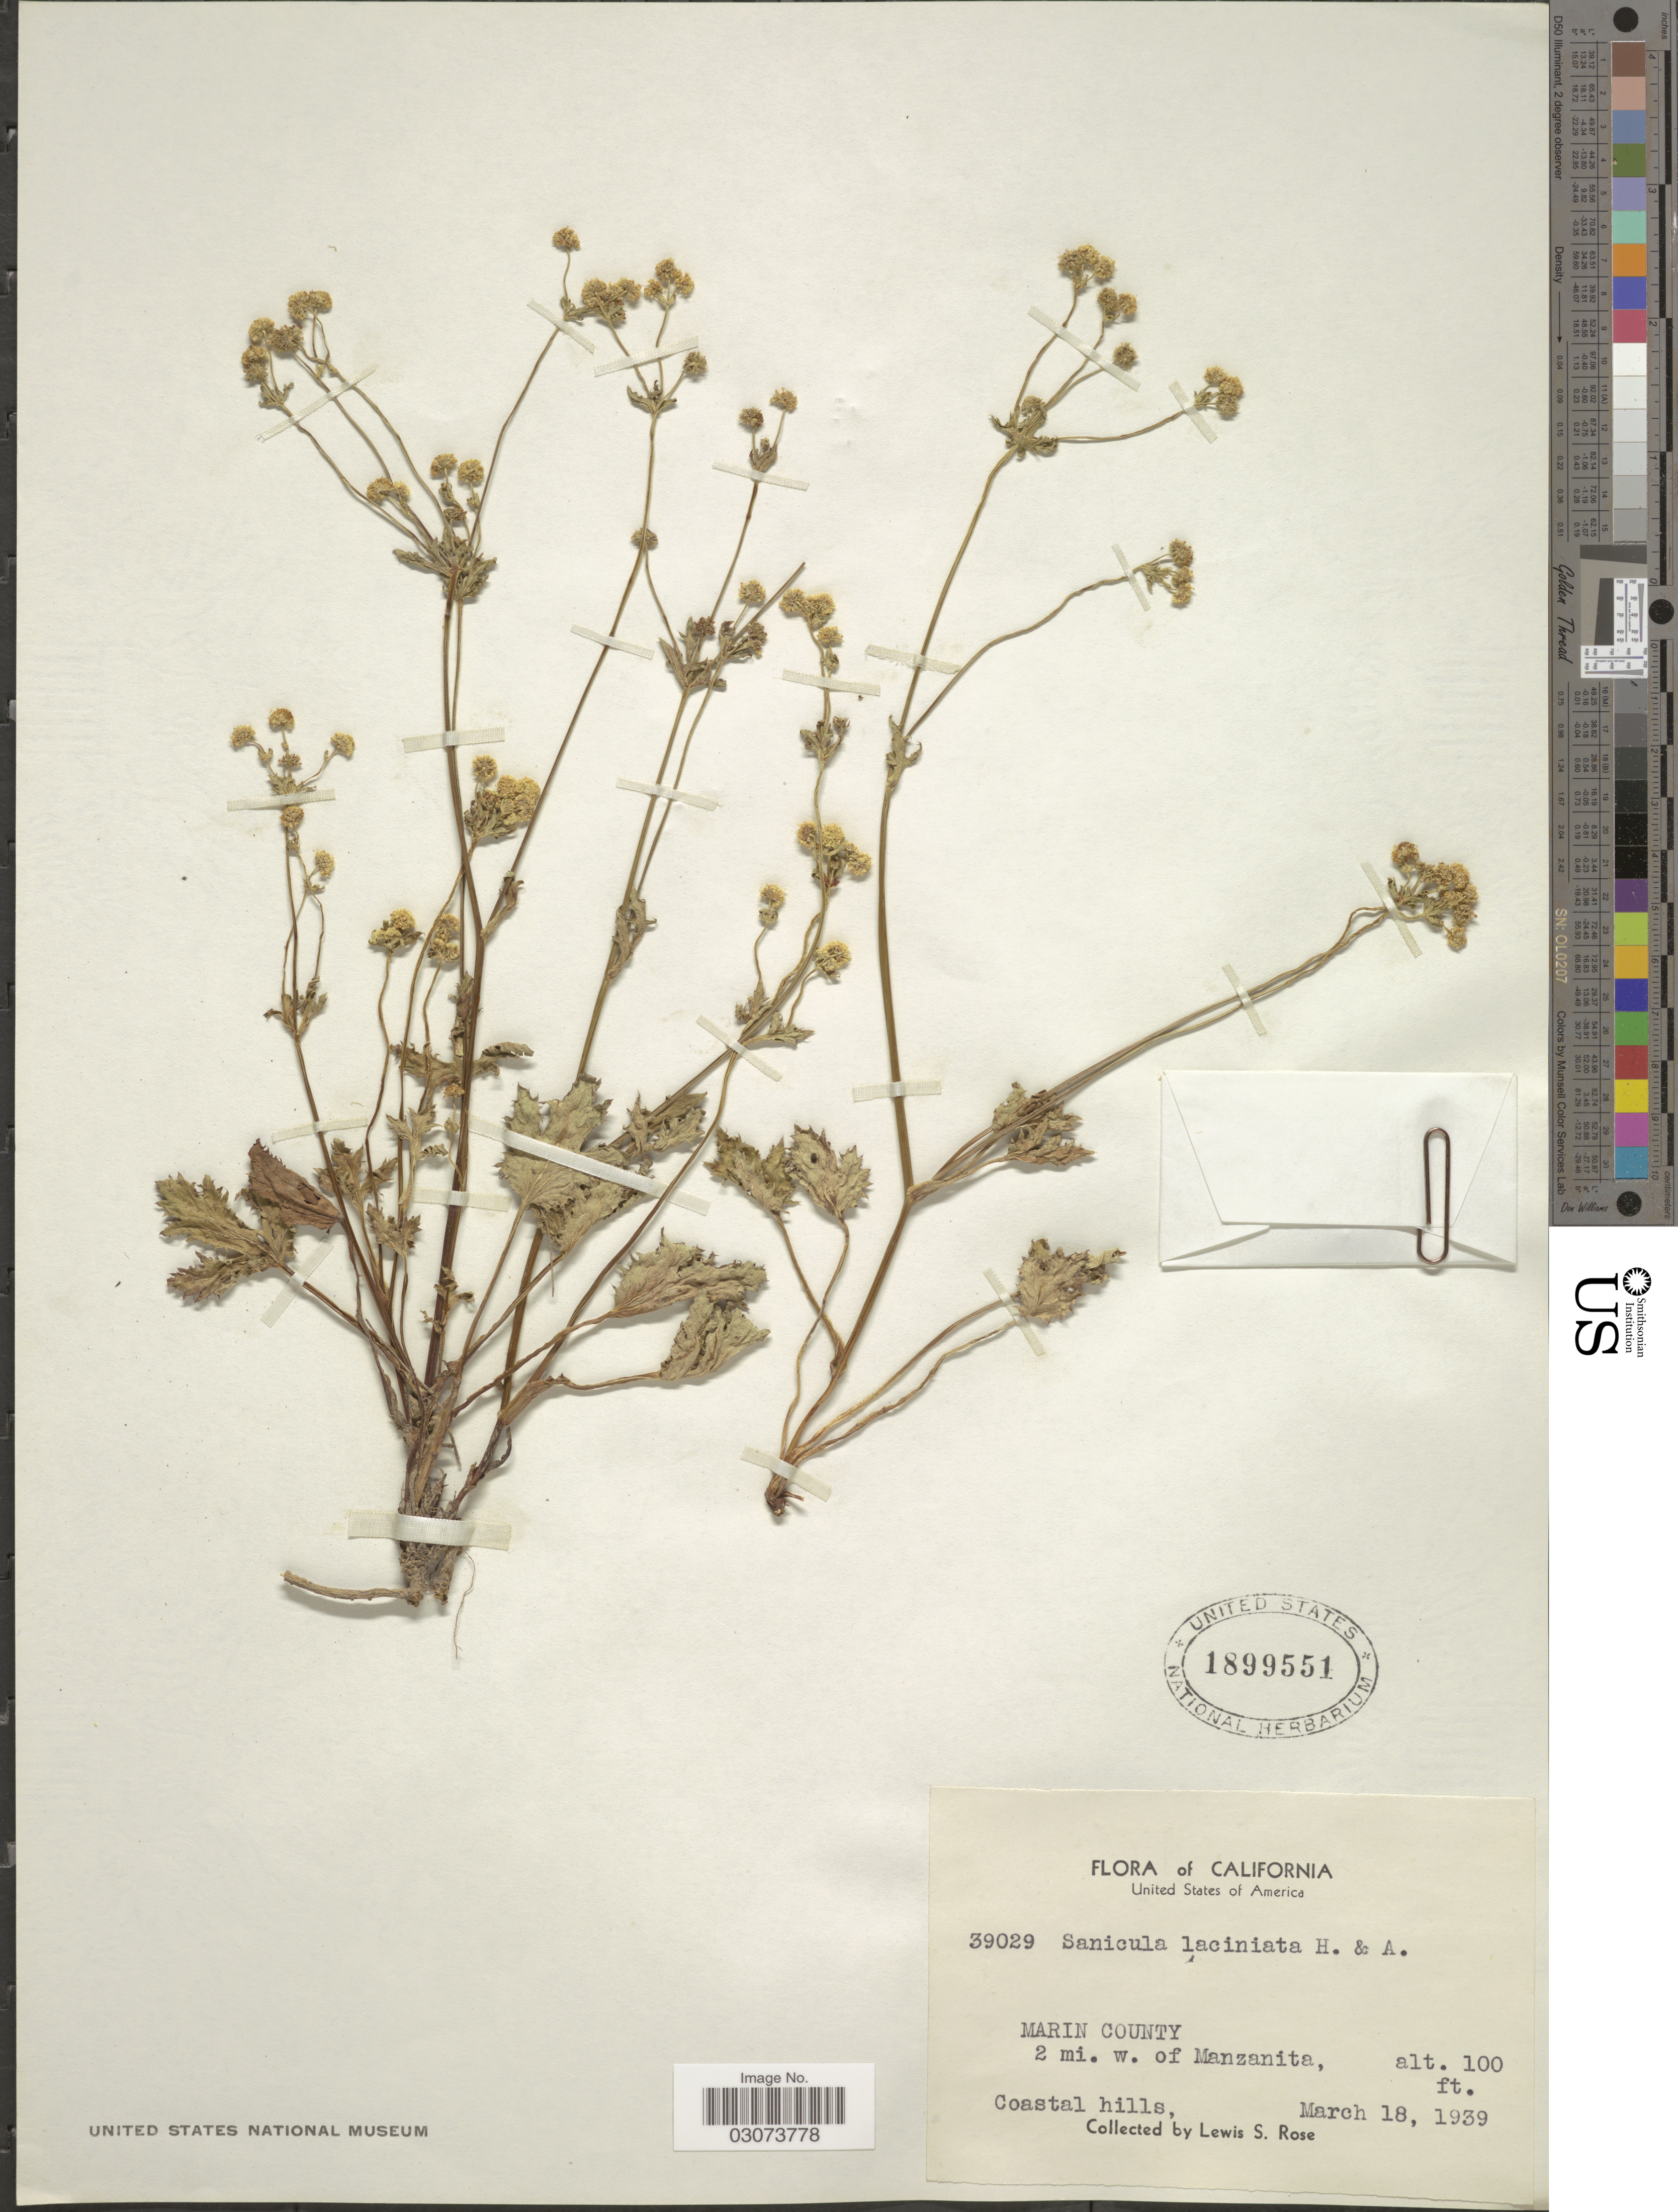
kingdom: Plantae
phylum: Tracheophyta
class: Magnoliopsida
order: Apiales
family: Apiaceae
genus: Sanicula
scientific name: Sanicula laciniata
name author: Hook. & Arn.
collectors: L. S. Rose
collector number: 39029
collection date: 1939-03-18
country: United States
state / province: California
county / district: Marin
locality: Marin County 2 mi. w. of Manzanita, Coastal hills.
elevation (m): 30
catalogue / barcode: US 1899551